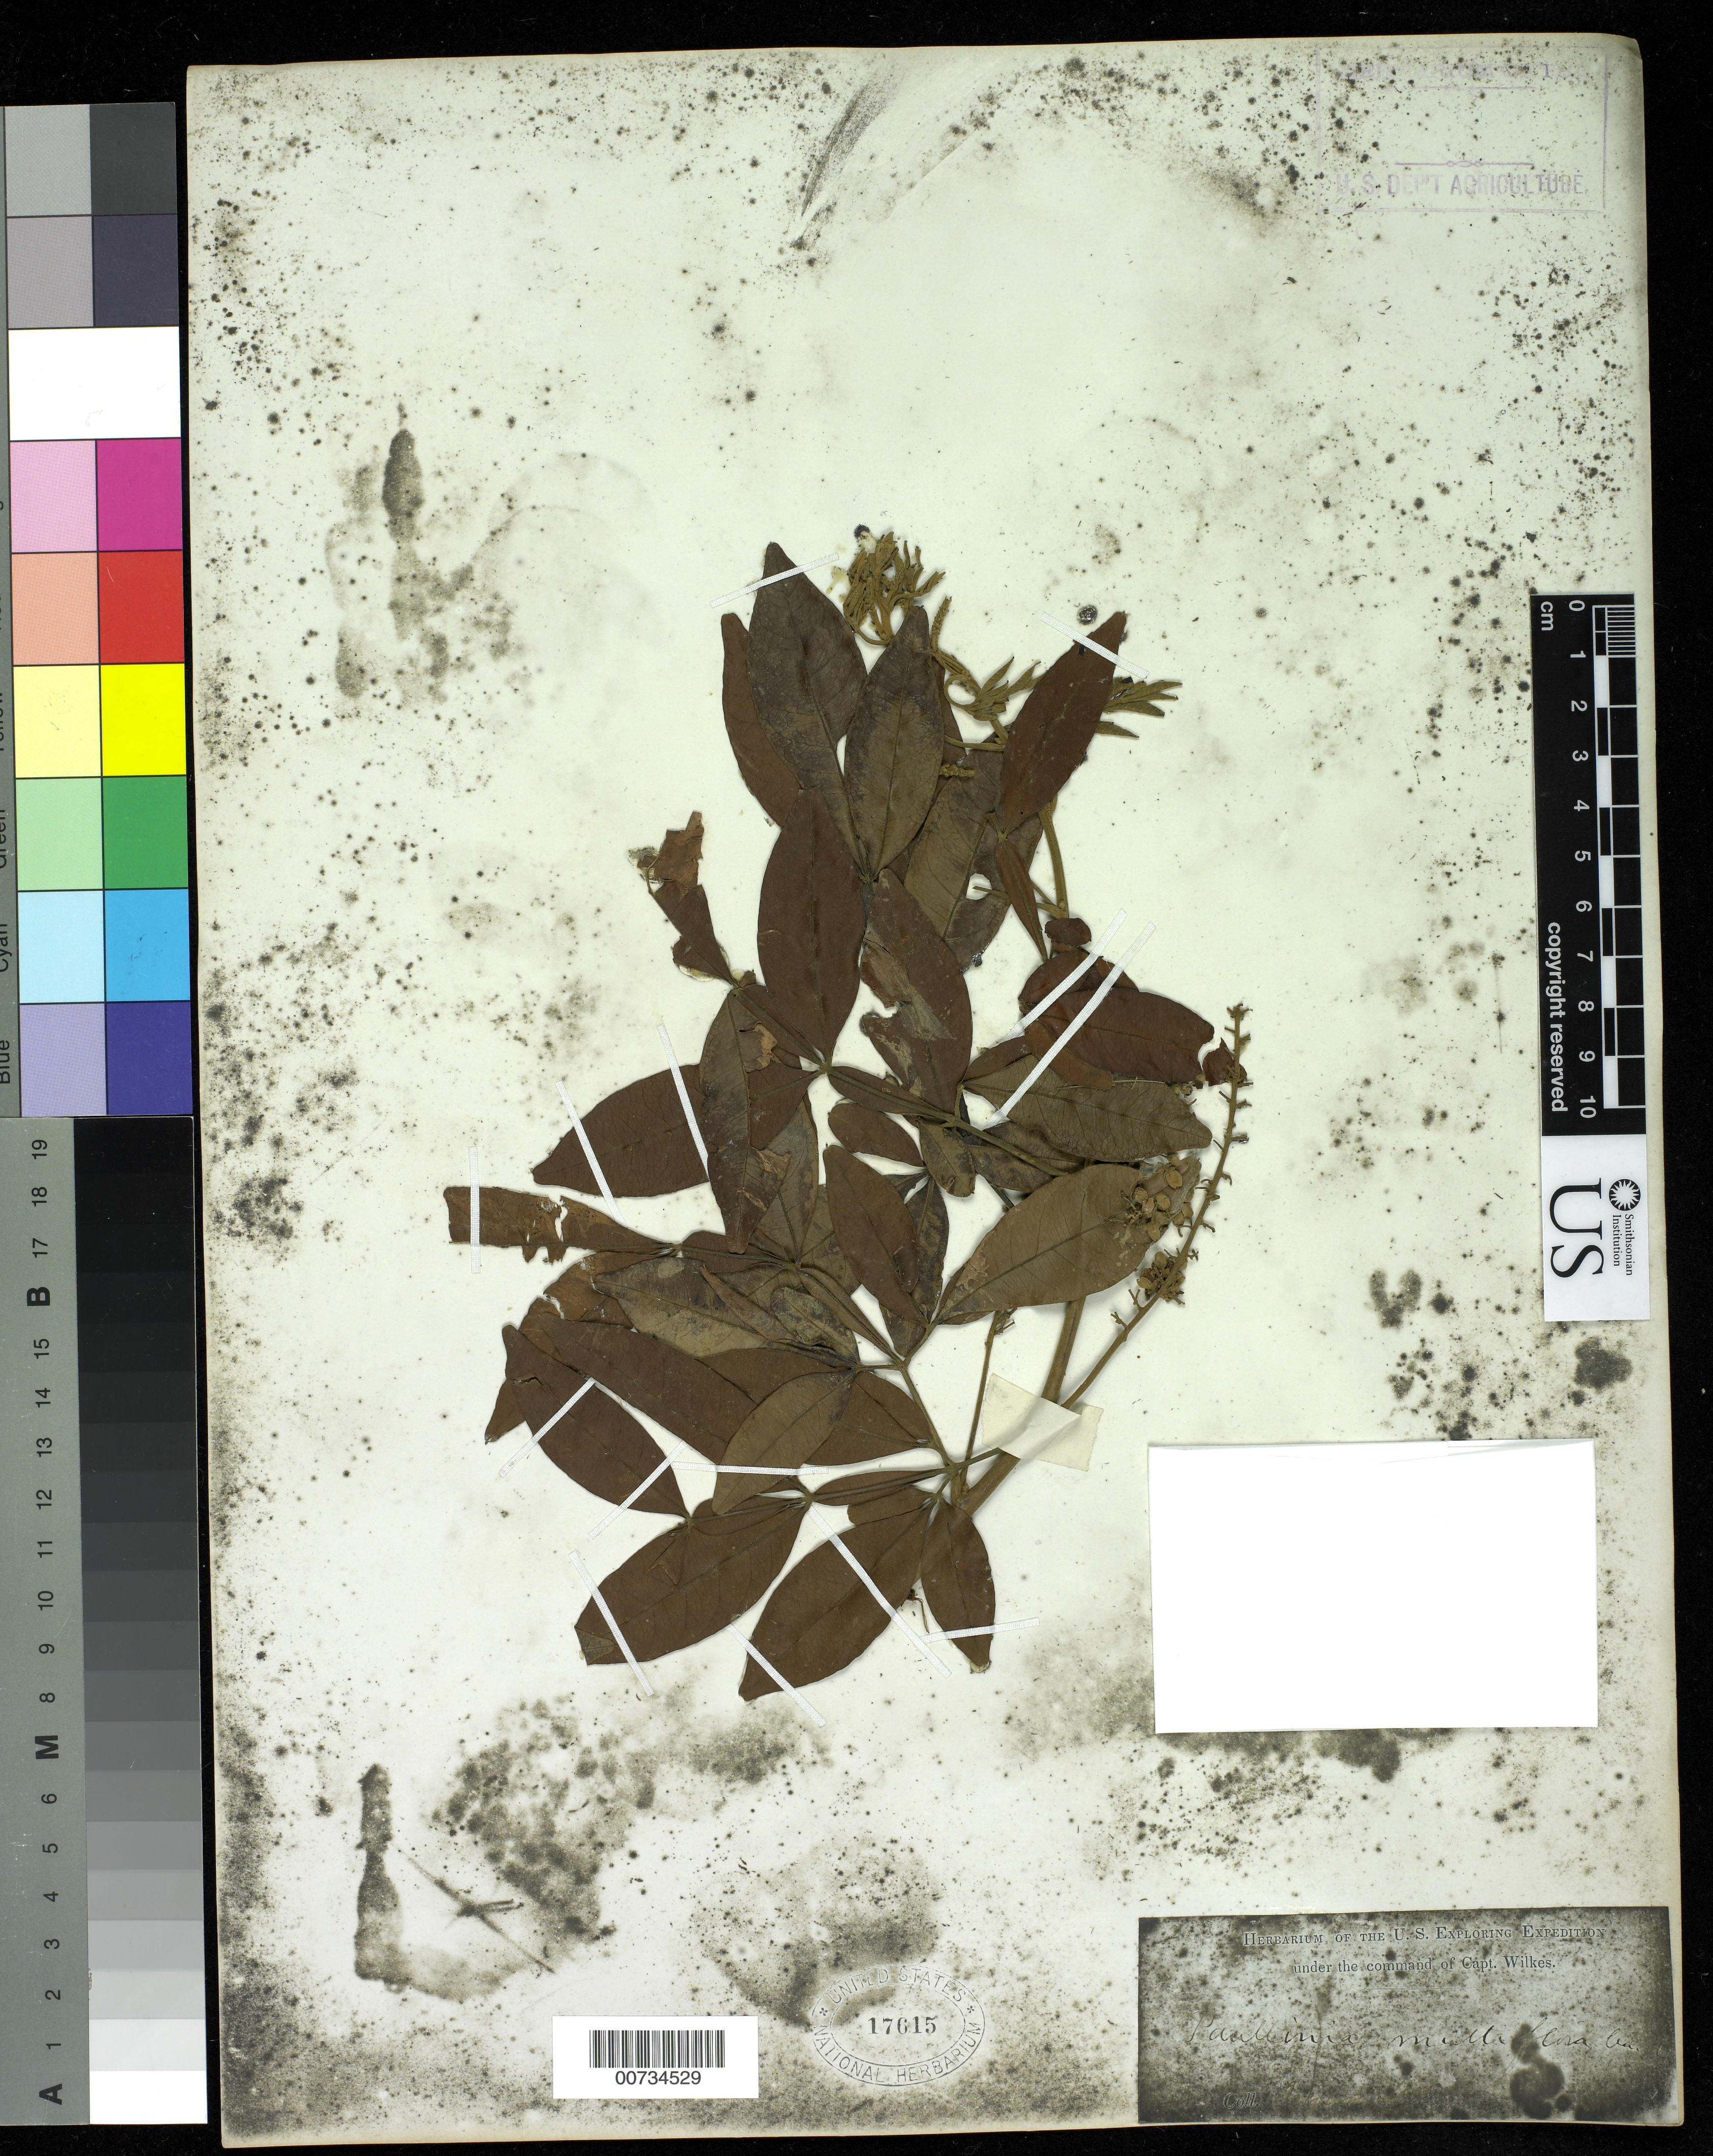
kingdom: Plantae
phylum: Tracheophyta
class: Magnoliopsida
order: Sapindales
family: Sapindaceae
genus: Paullinia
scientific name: Paullinia sp.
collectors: Wilkes Explor. Exped.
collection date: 1838/1842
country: Brazil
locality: Organ Mts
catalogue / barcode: US 17615